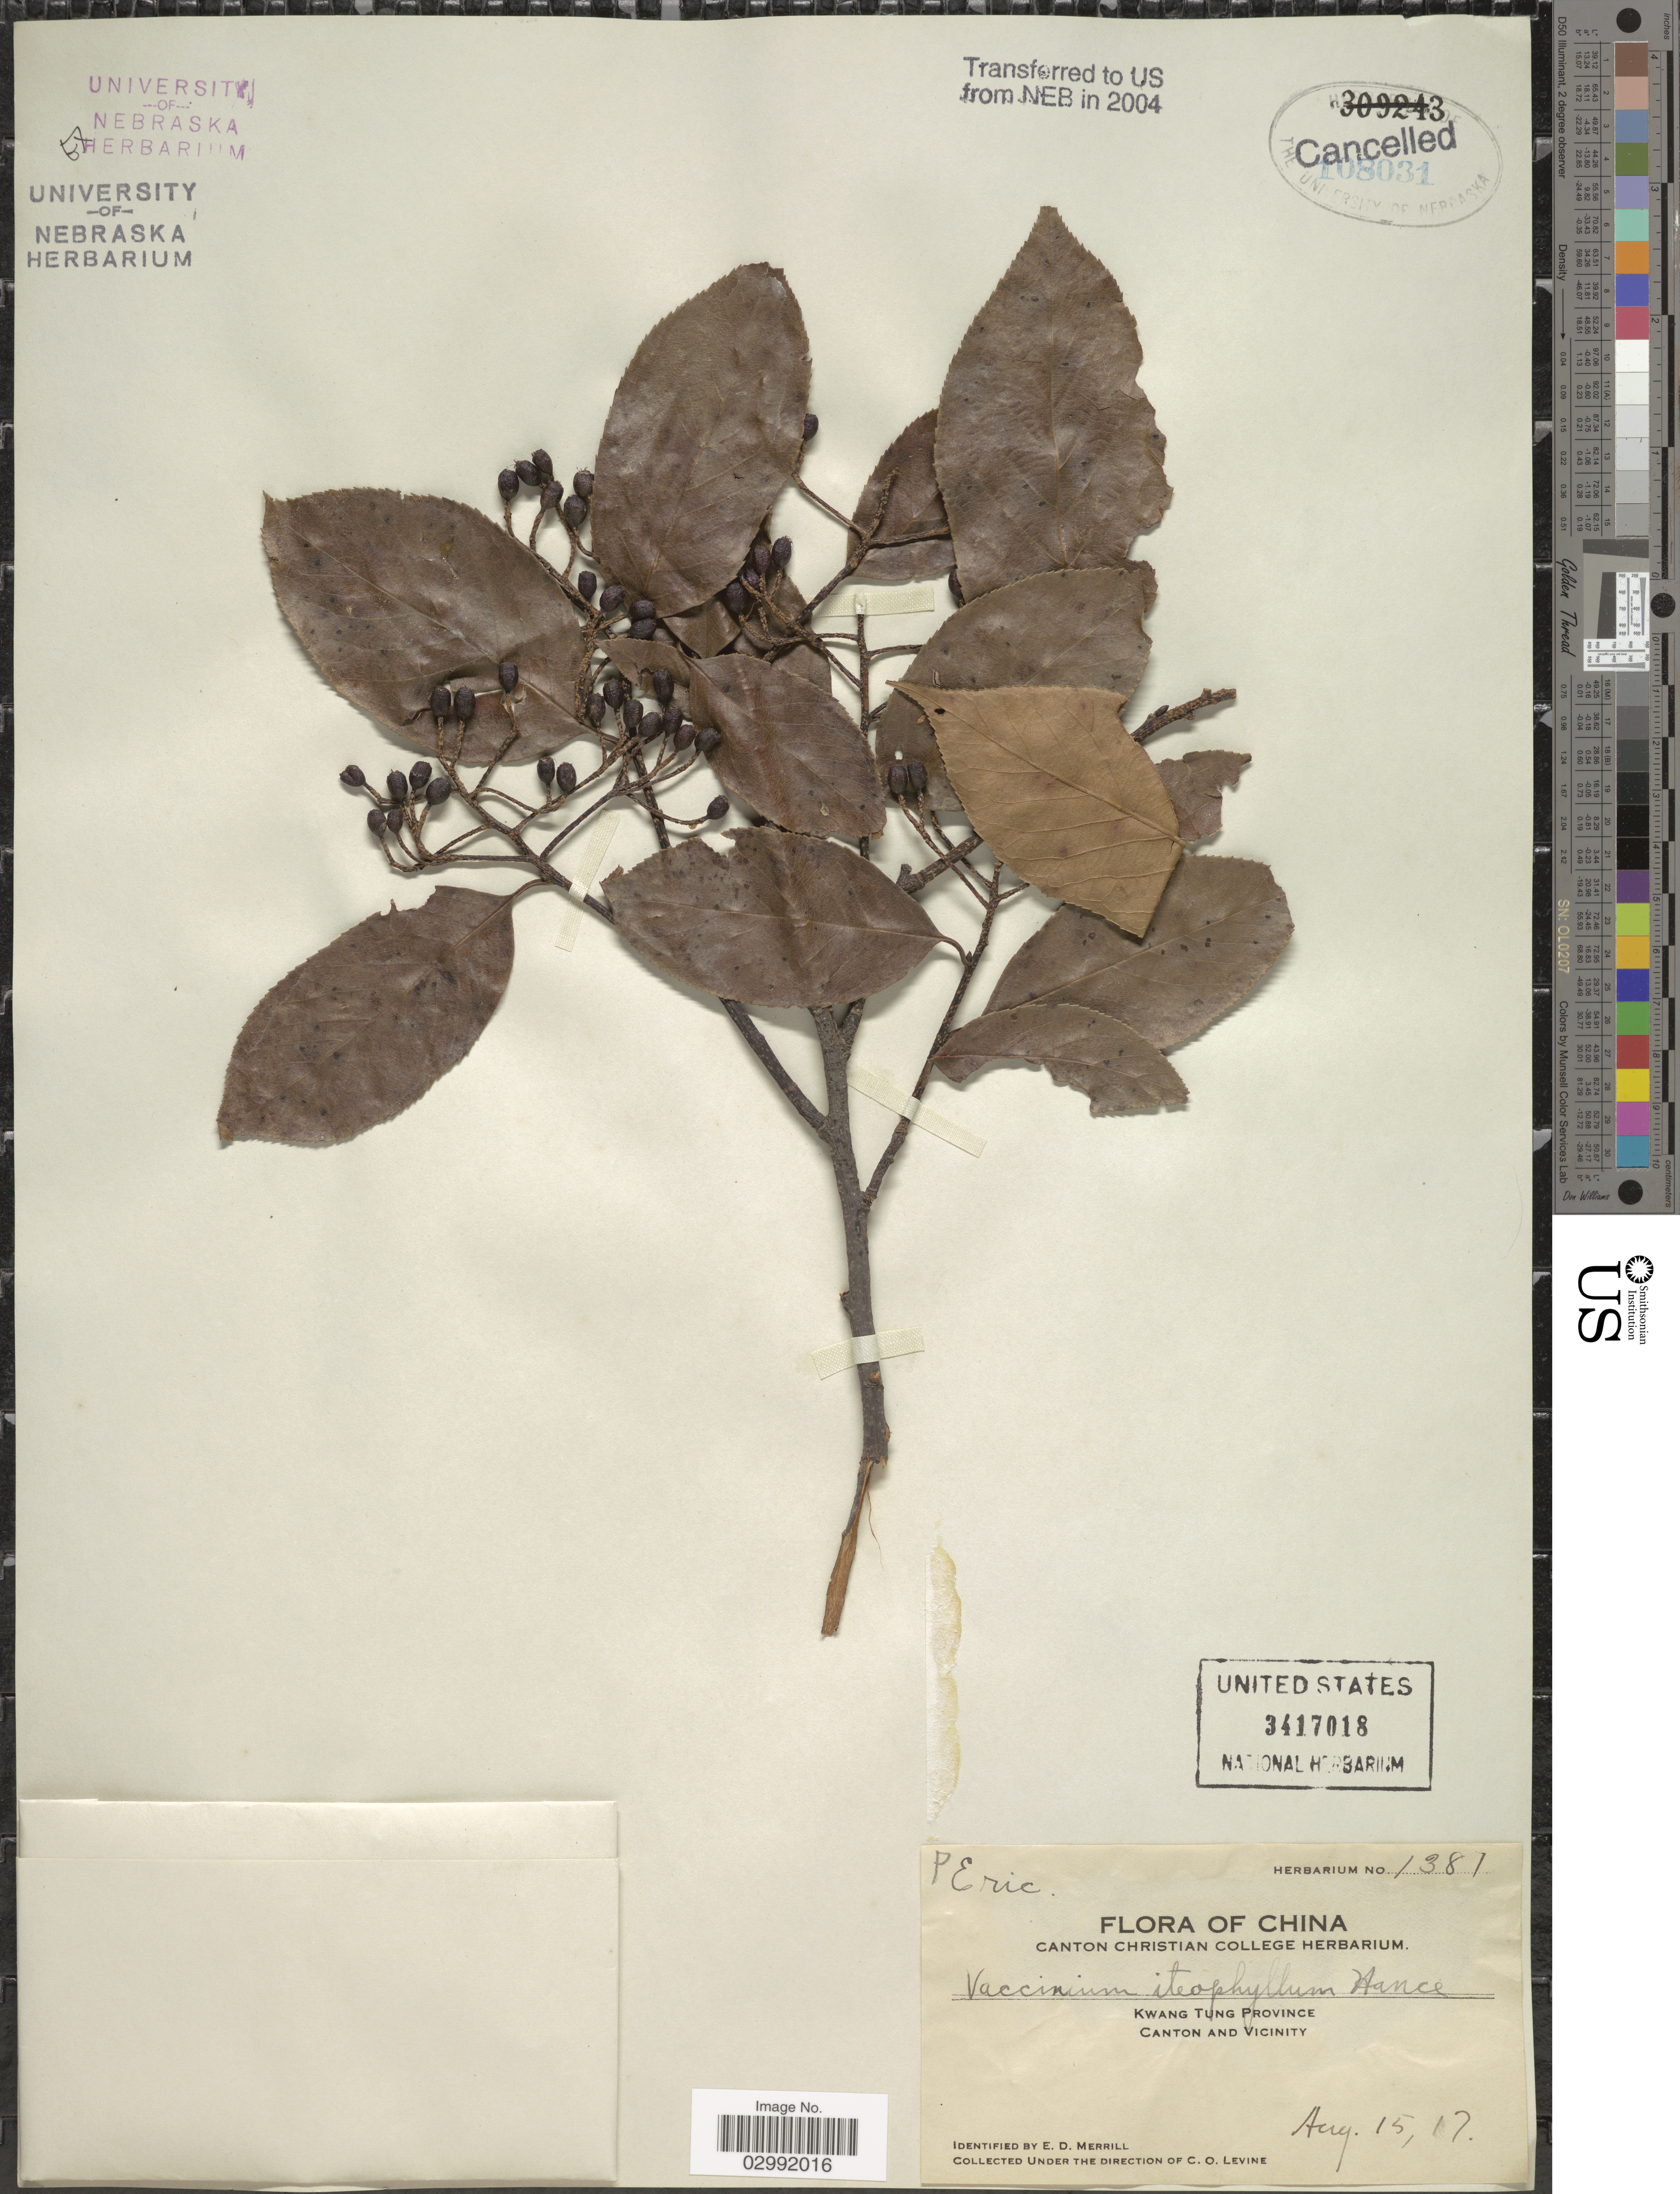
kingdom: Plantae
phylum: Tracheophyta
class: Magnoliopsida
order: Ericales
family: Ericaceae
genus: Vaccinium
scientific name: Vaccinium iteophyllum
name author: Hance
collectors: C. O. Levine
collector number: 1381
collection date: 1917-08-15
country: China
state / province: Guangdong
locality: Kwang Tung Province, Canton and Vicinity.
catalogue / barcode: US 3417018